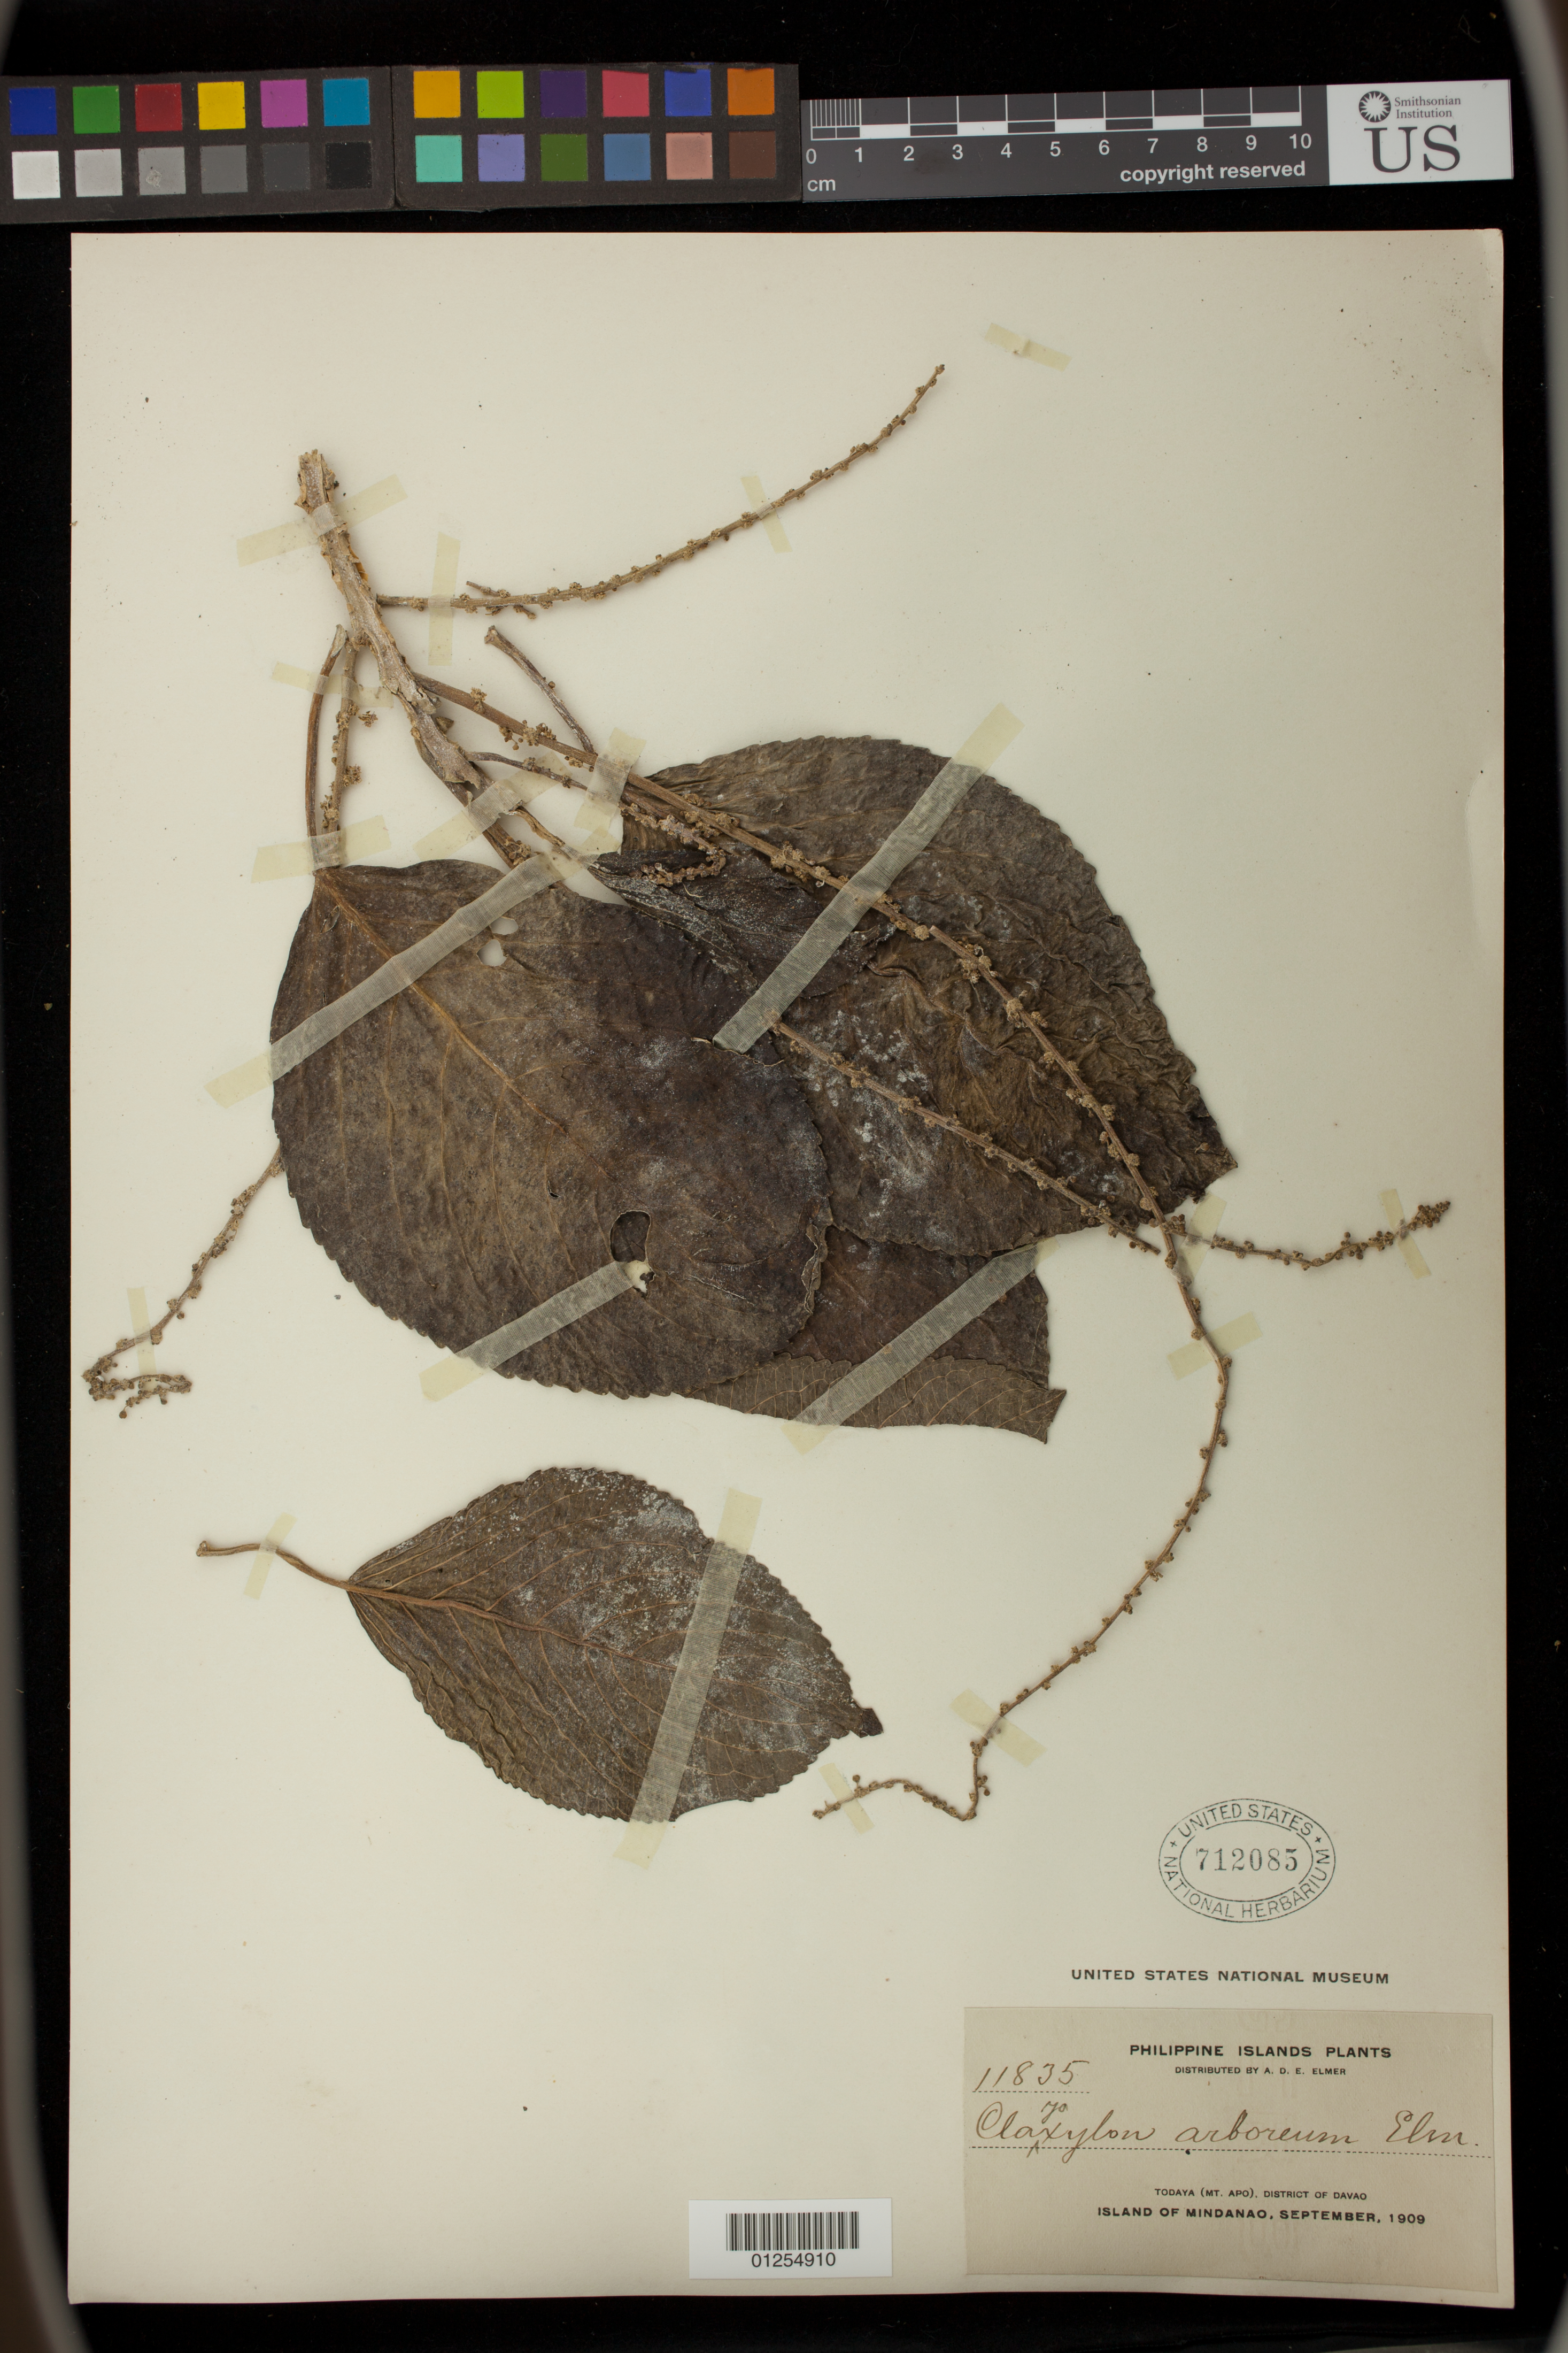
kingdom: Plantae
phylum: Tracheophyta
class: Magnoliopsida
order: Malpighiales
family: Euphorbiaceae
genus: Claoxylon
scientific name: Claoxylon arboreum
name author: Elmer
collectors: A. D. E. Elmer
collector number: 11835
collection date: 1909-09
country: Philippines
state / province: Davao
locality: Todayo (Mt. Apo)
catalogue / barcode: US 712085